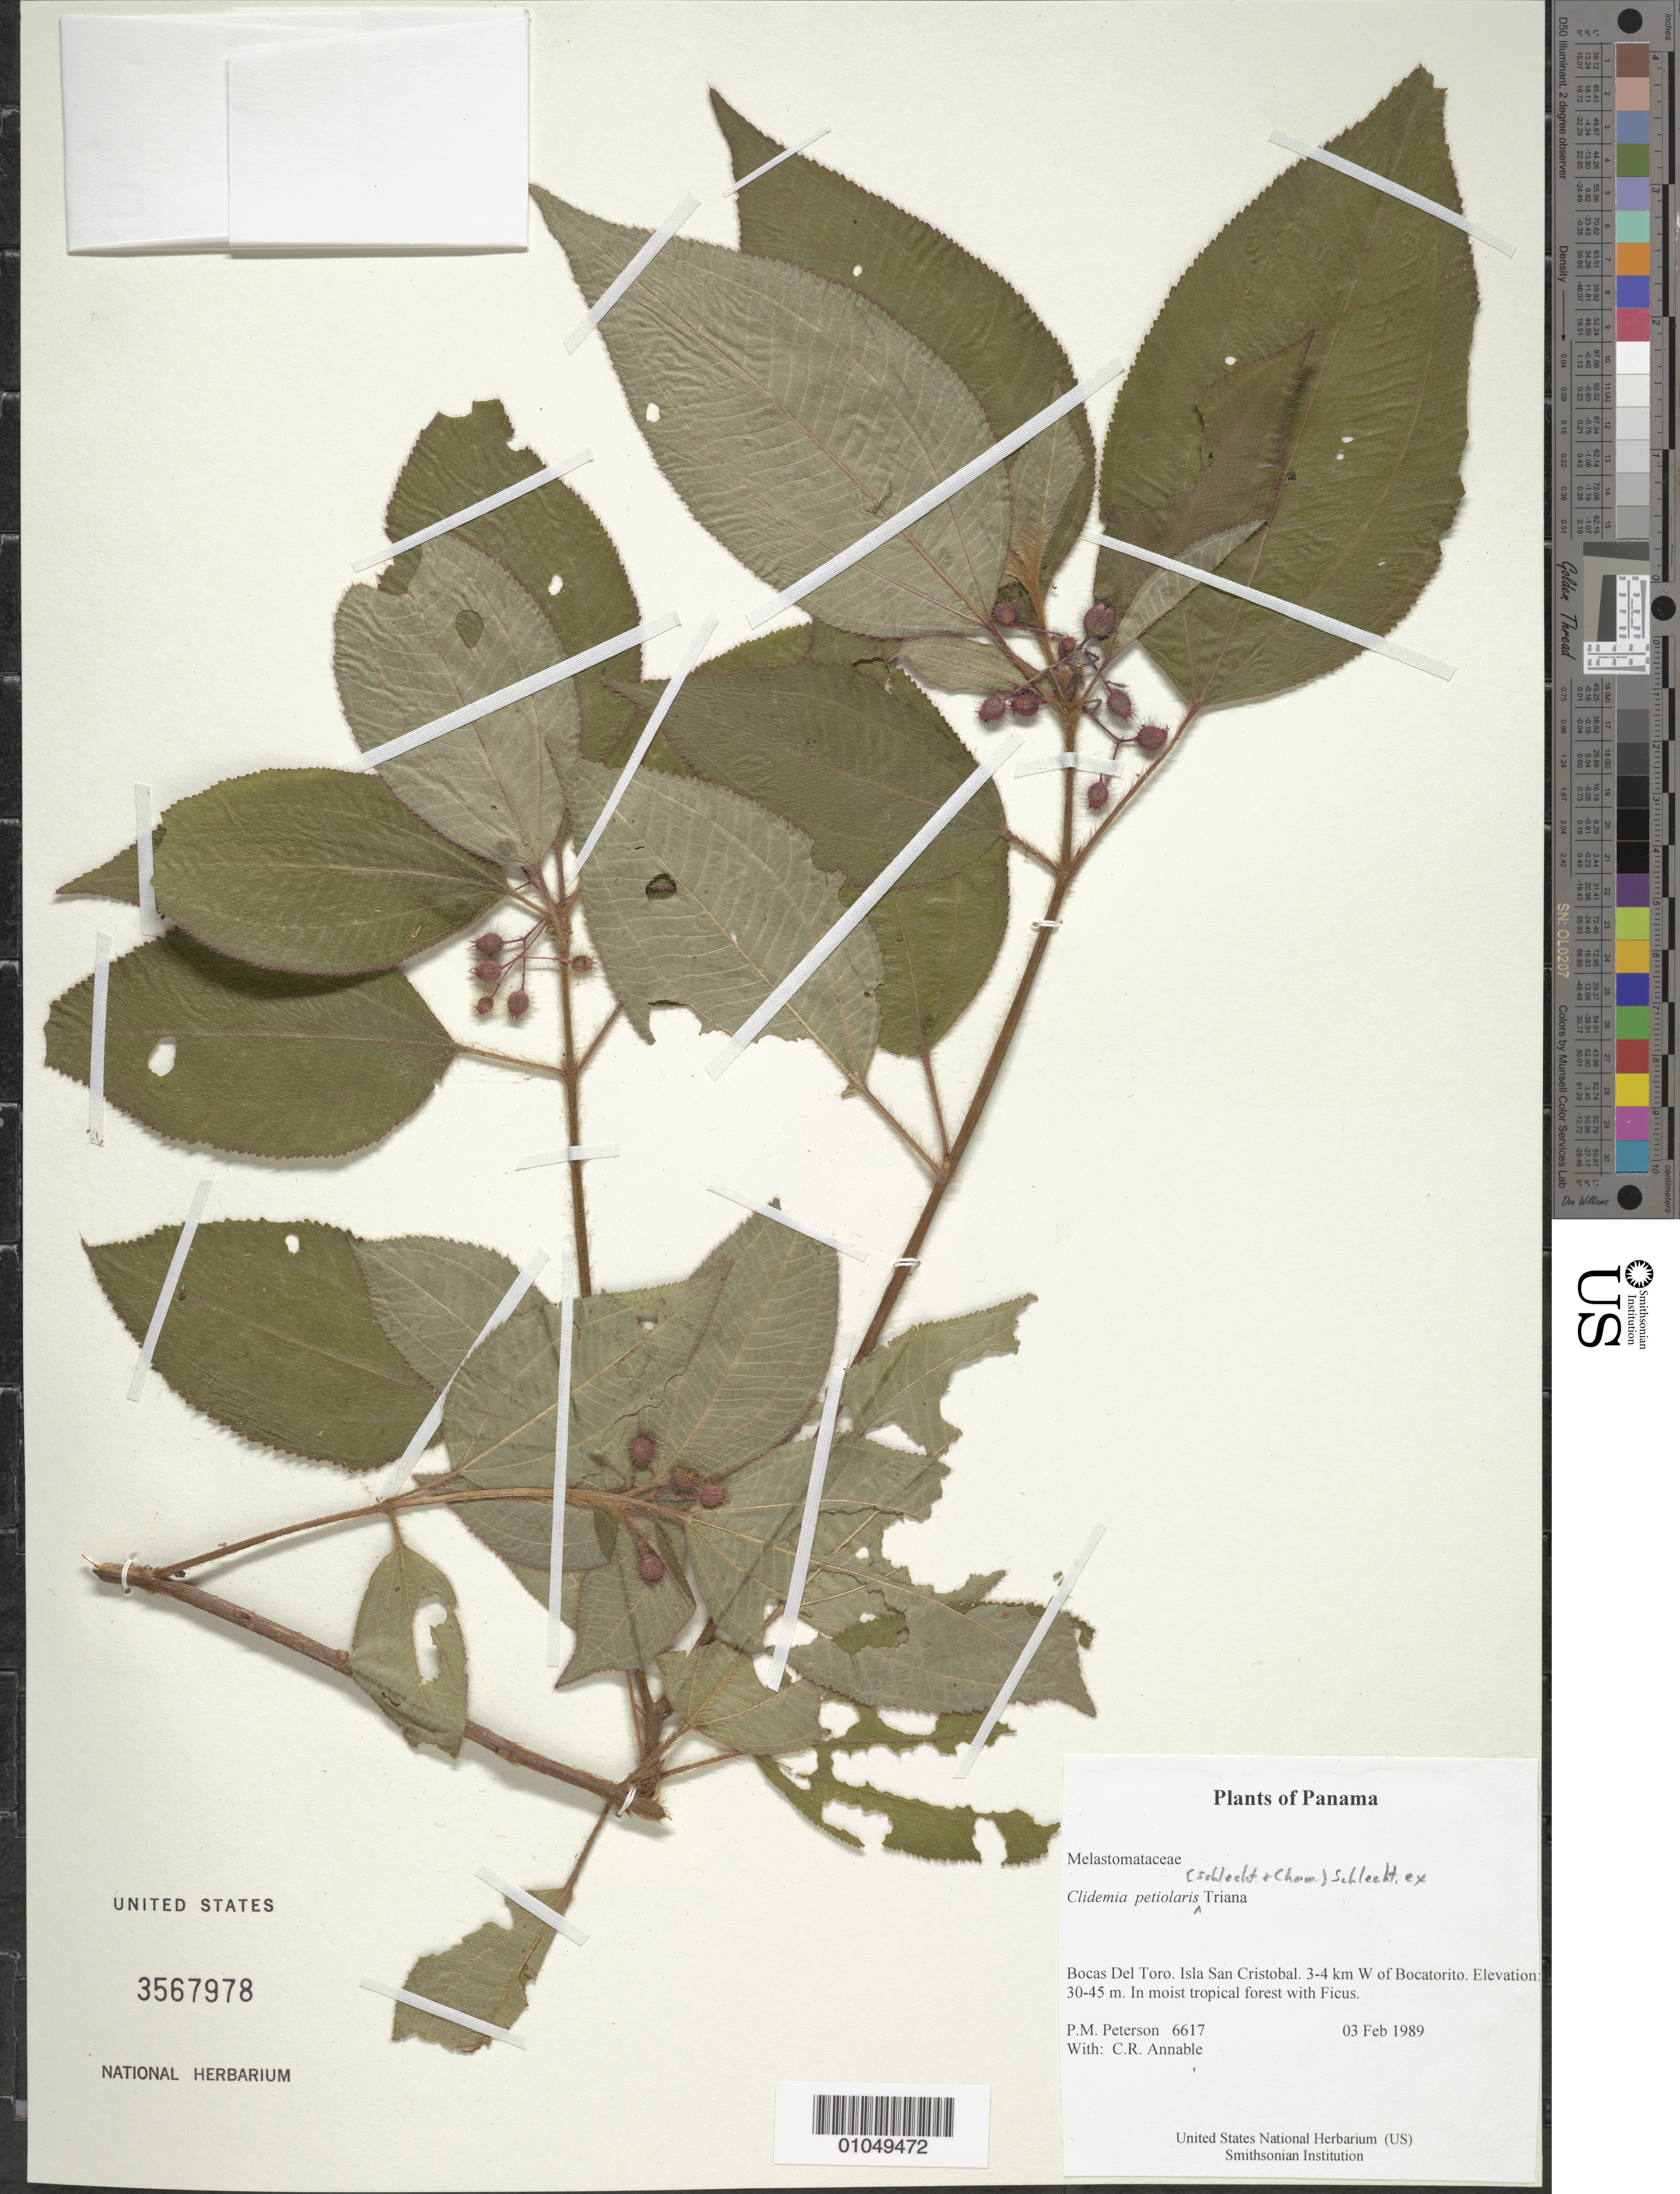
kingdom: Plantae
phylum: Tracheophyta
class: Magnoliopsida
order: Myrtales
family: Melastomataceae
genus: Clidemia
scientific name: Clidemia petiolaris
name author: (Schltdl. & Cham.) Schltdl. ex Triana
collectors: P. M. Peterson & C. R. Annable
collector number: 06617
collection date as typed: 03 Feb 1989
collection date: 1989-02-03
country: Panama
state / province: Bocas del Toro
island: San Cristobal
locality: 3-4 km W of Bocatorito.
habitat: In moist tropical forest with Ficus.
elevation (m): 30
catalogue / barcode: US 3567978